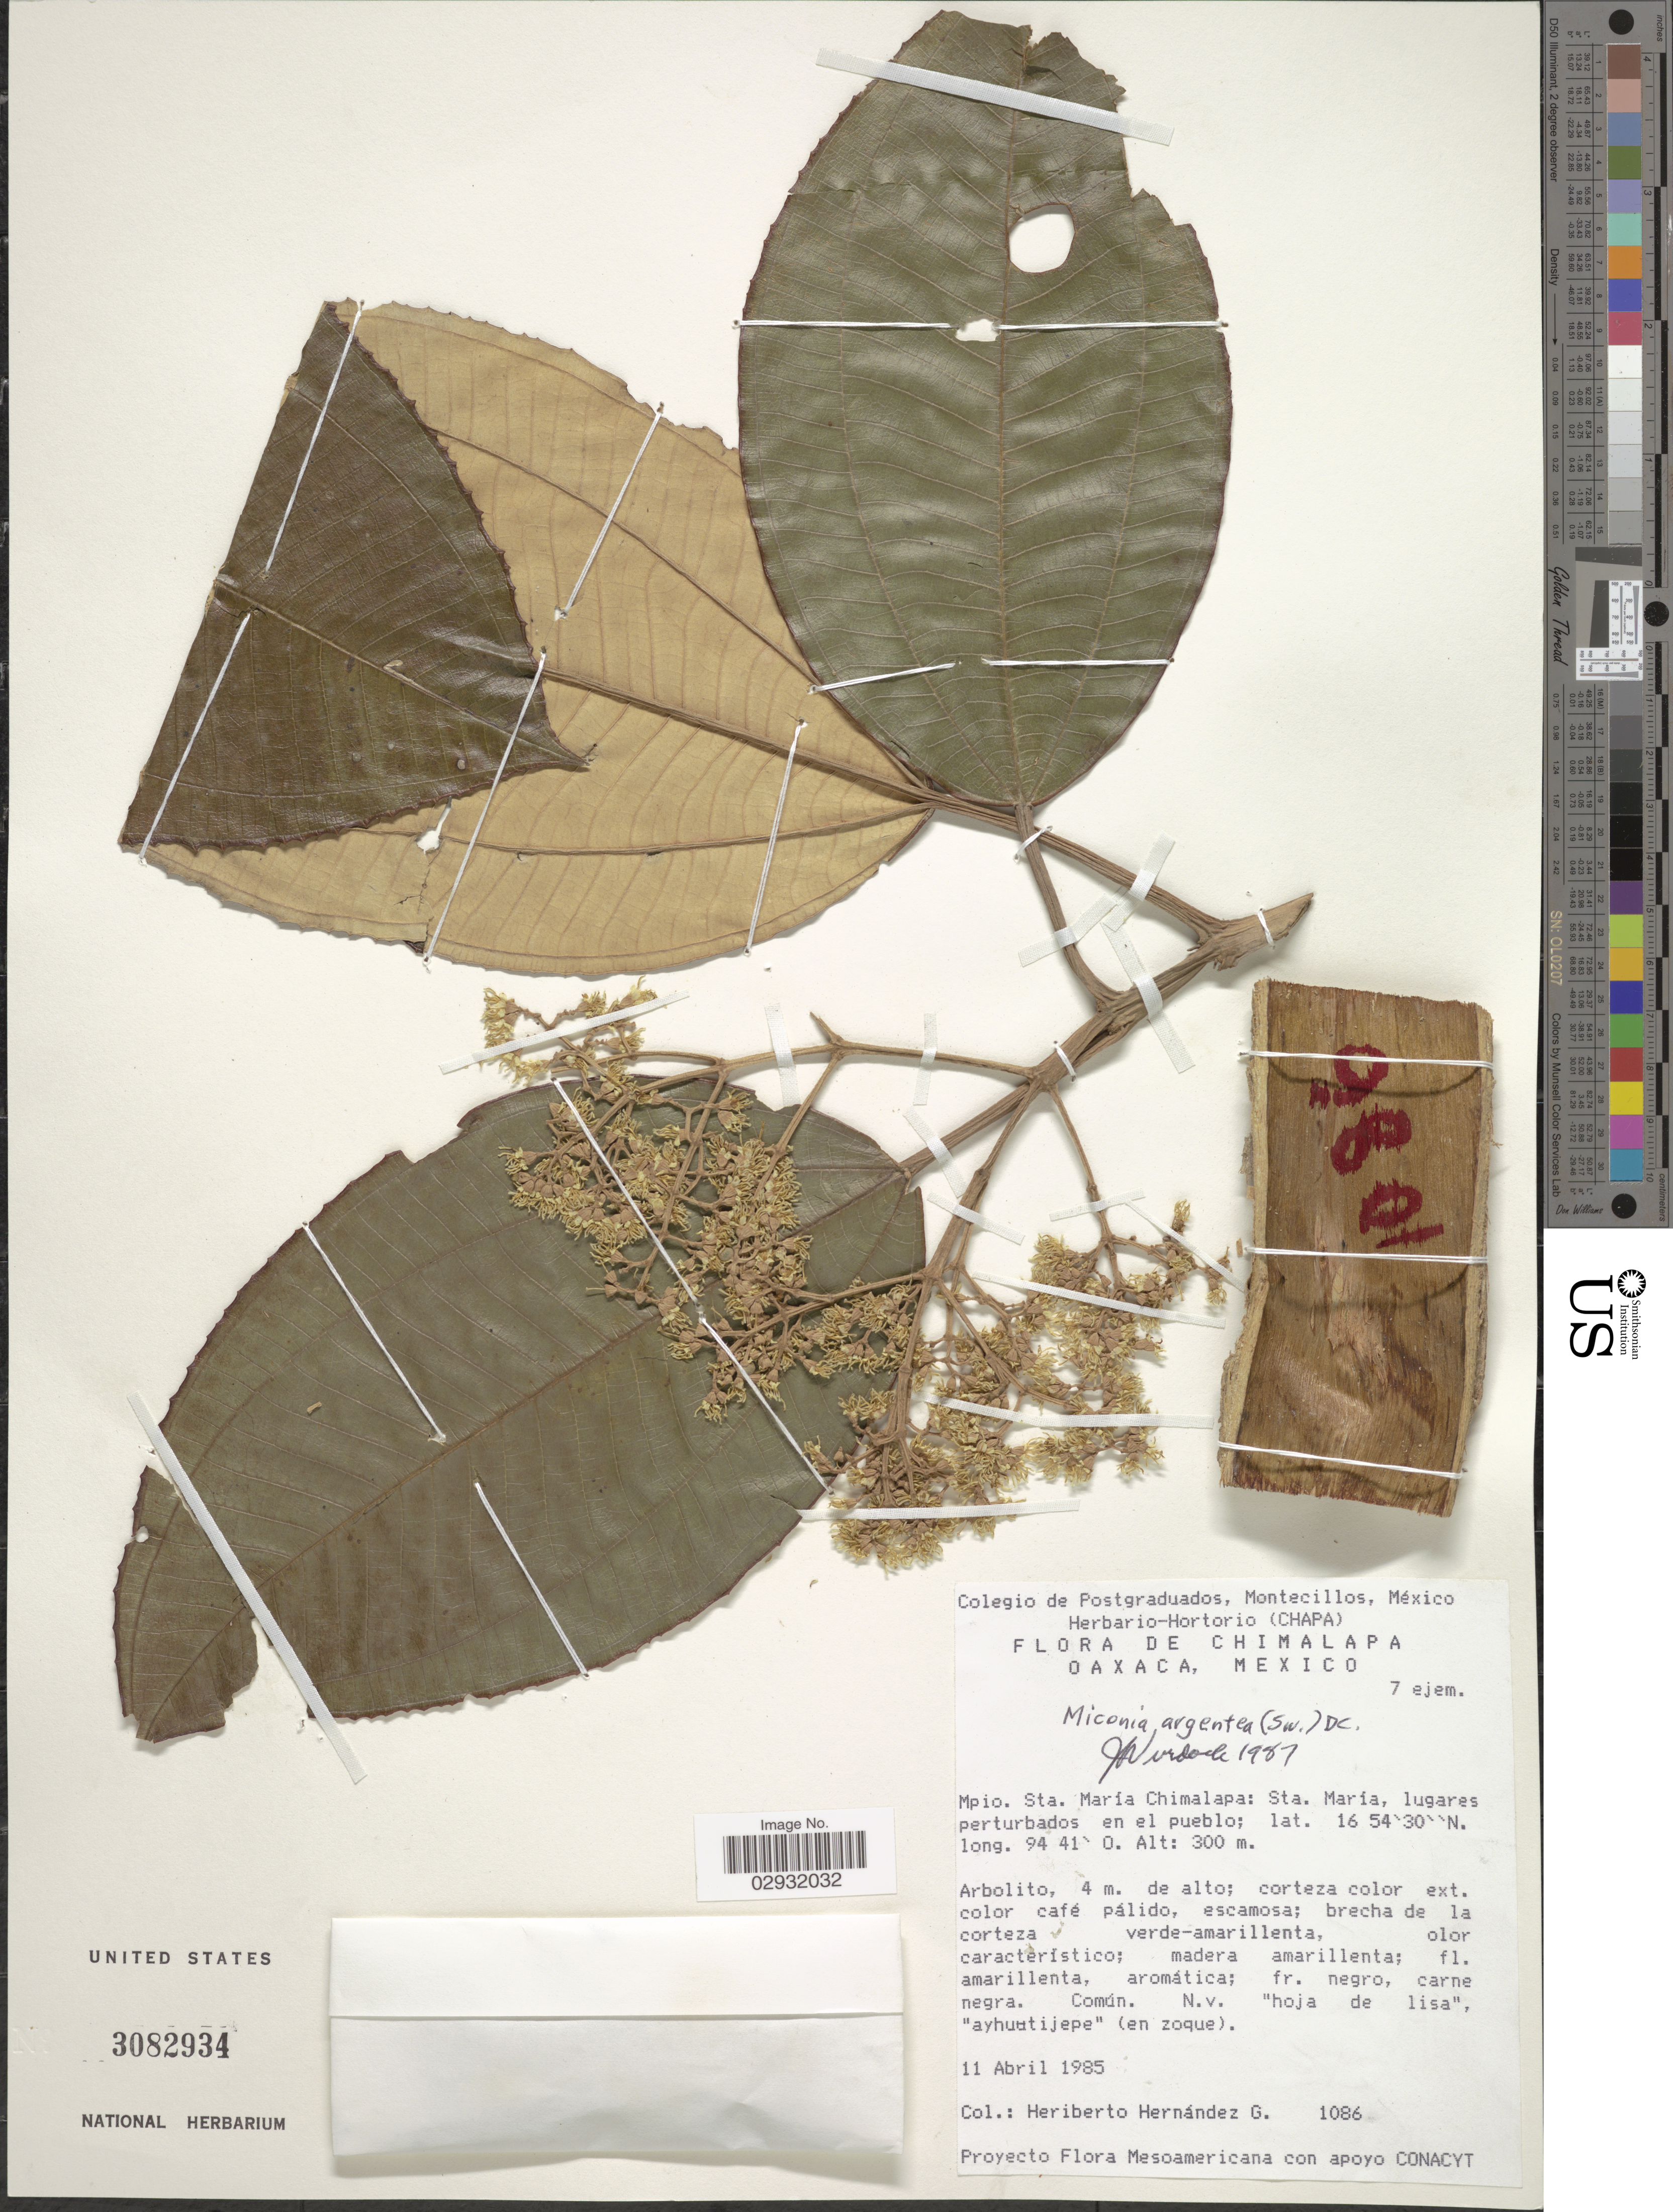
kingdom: Plantae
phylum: Tracheophyta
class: Magnoliopsida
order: Myrtales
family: Melastomataceae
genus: Miconia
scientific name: Miconia argentea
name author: (Sw.) DC.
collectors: H. Hernandez G.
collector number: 1086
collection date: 1985-04-11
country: Mexico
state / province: Oaxaca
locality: Mpio. Sta. María Chimalapa: Sta. María, lugares perturbados en el pueblo.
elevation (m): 300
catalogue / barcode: US 3082934